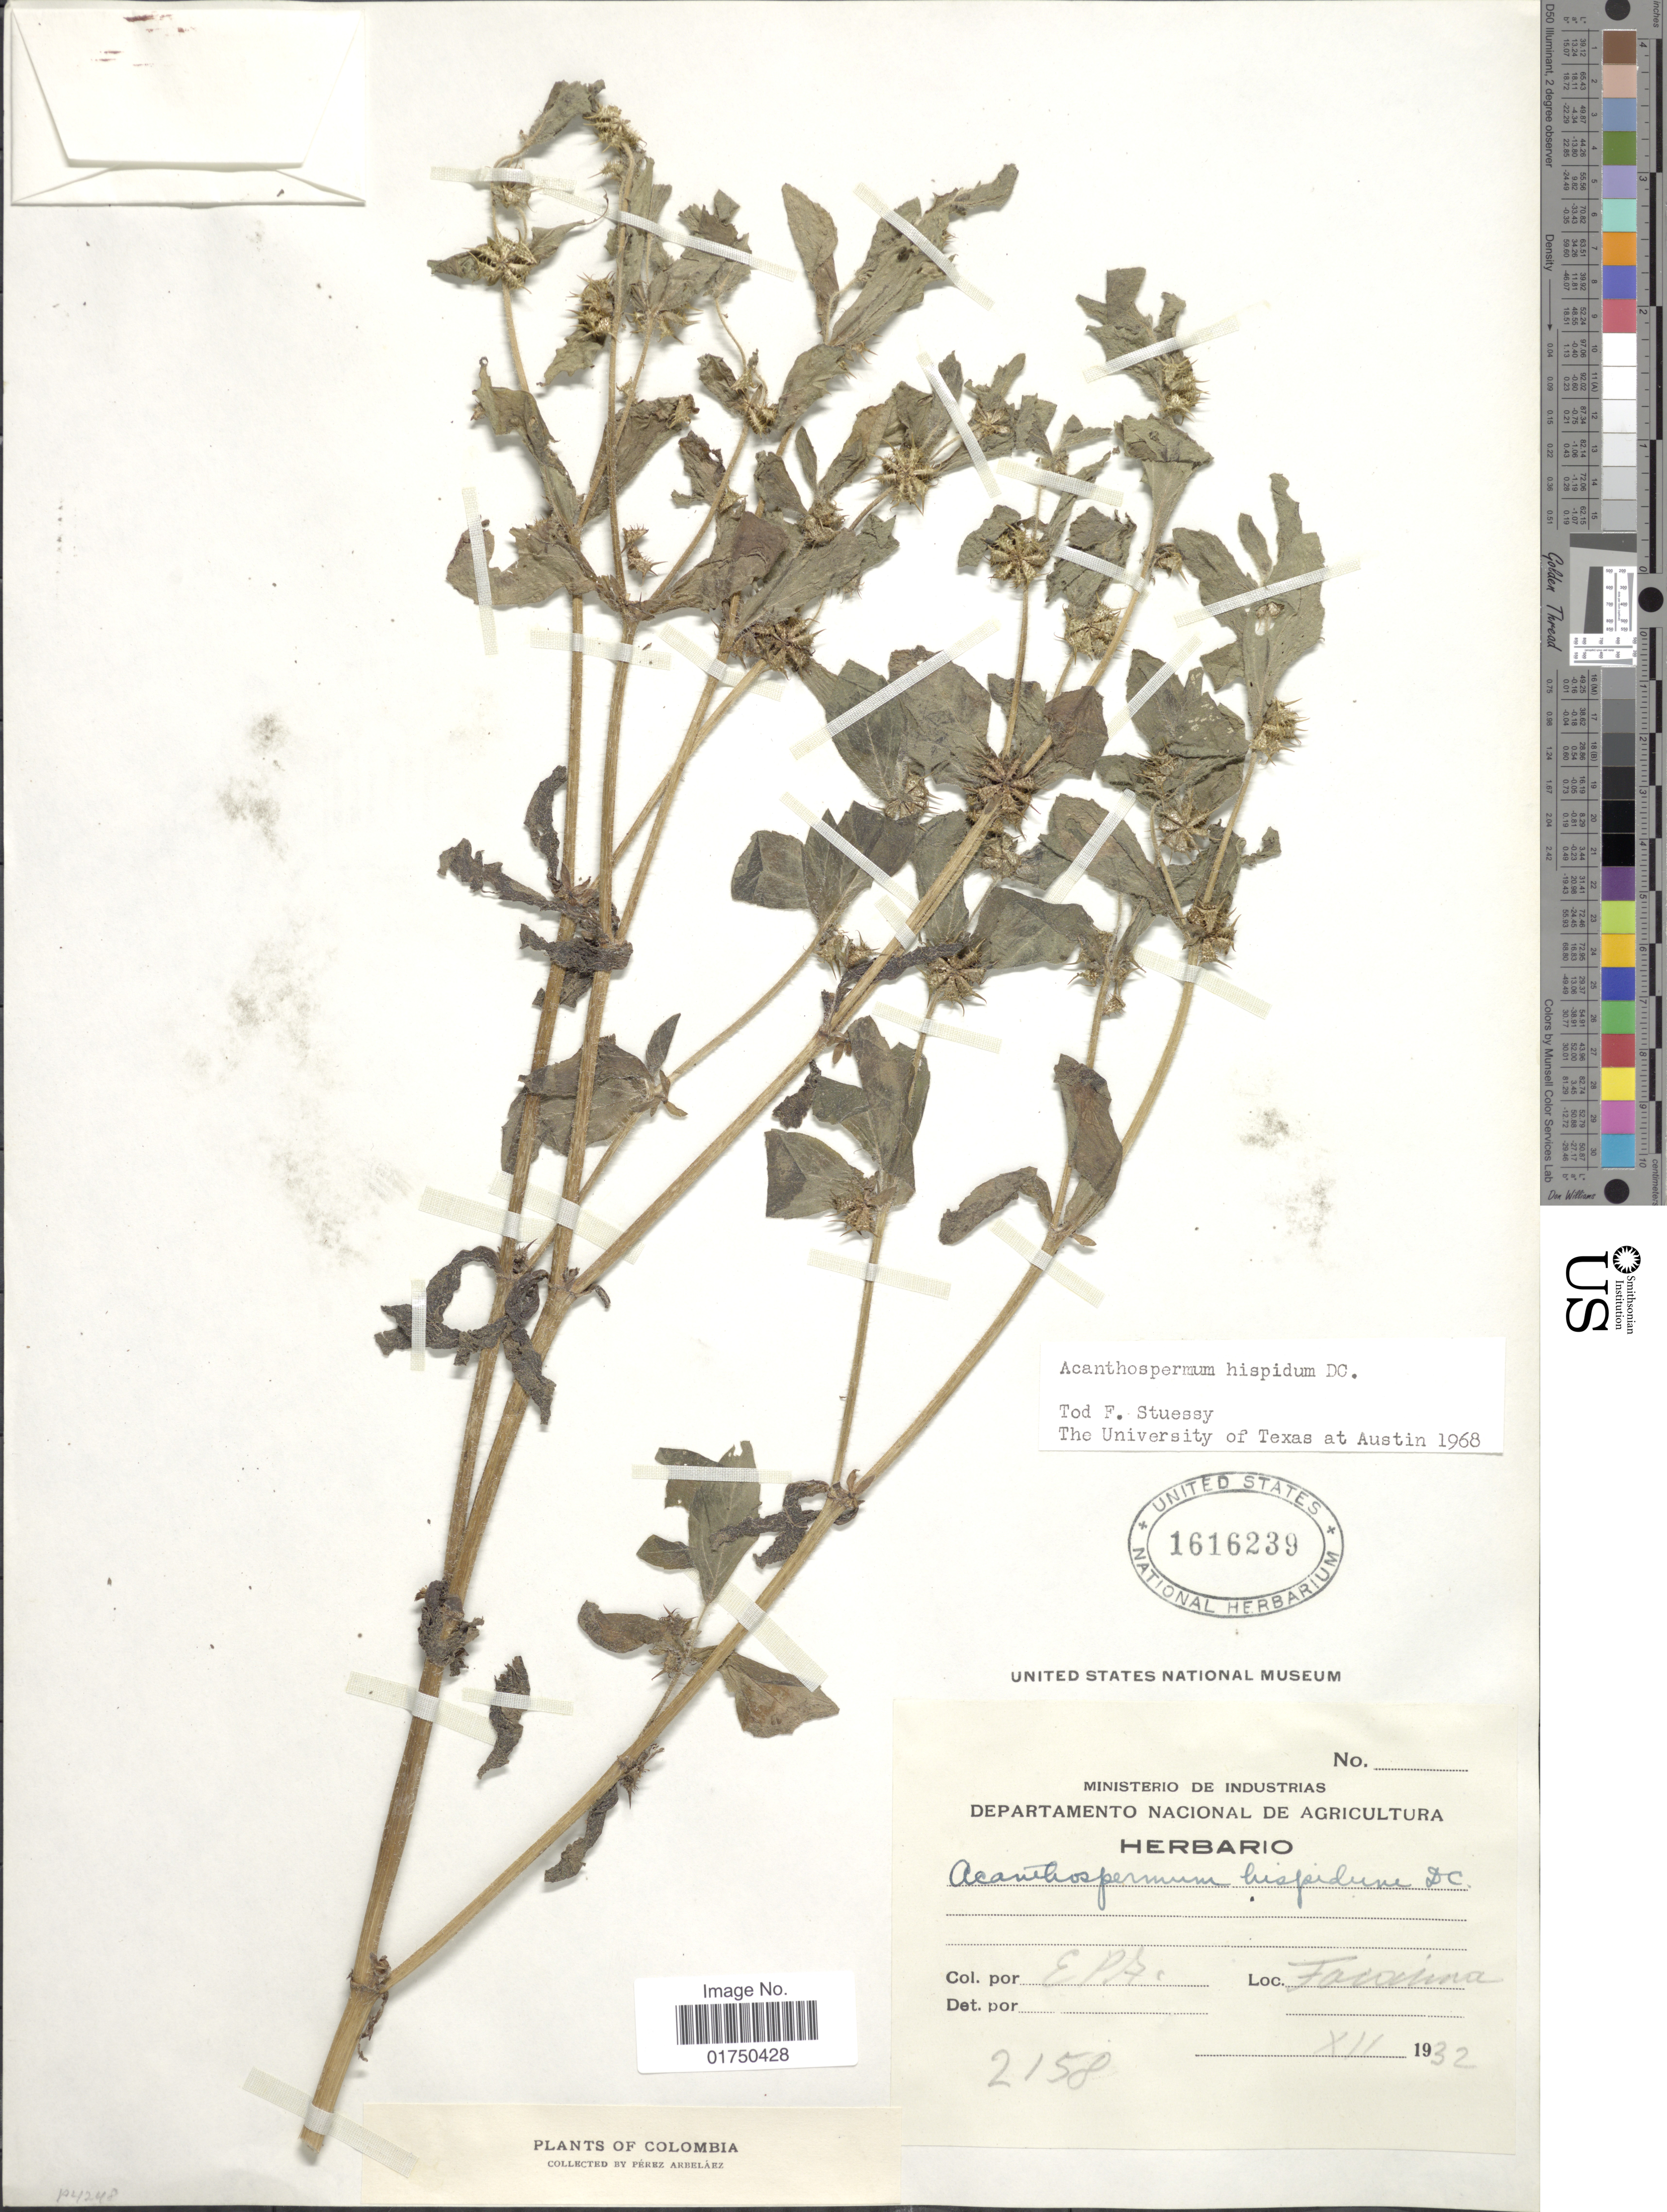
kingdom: Plantae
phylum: Tracheophyta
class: Magnoliopsida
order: Asterales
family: Asteraceae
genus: Acanthospermum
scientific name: Acanthospermum hispidum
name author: DC.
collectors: E. Pérez Arbeláez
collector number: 2158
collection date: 1932-12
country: Colombia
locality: Tocaima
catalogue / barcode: US 1616239